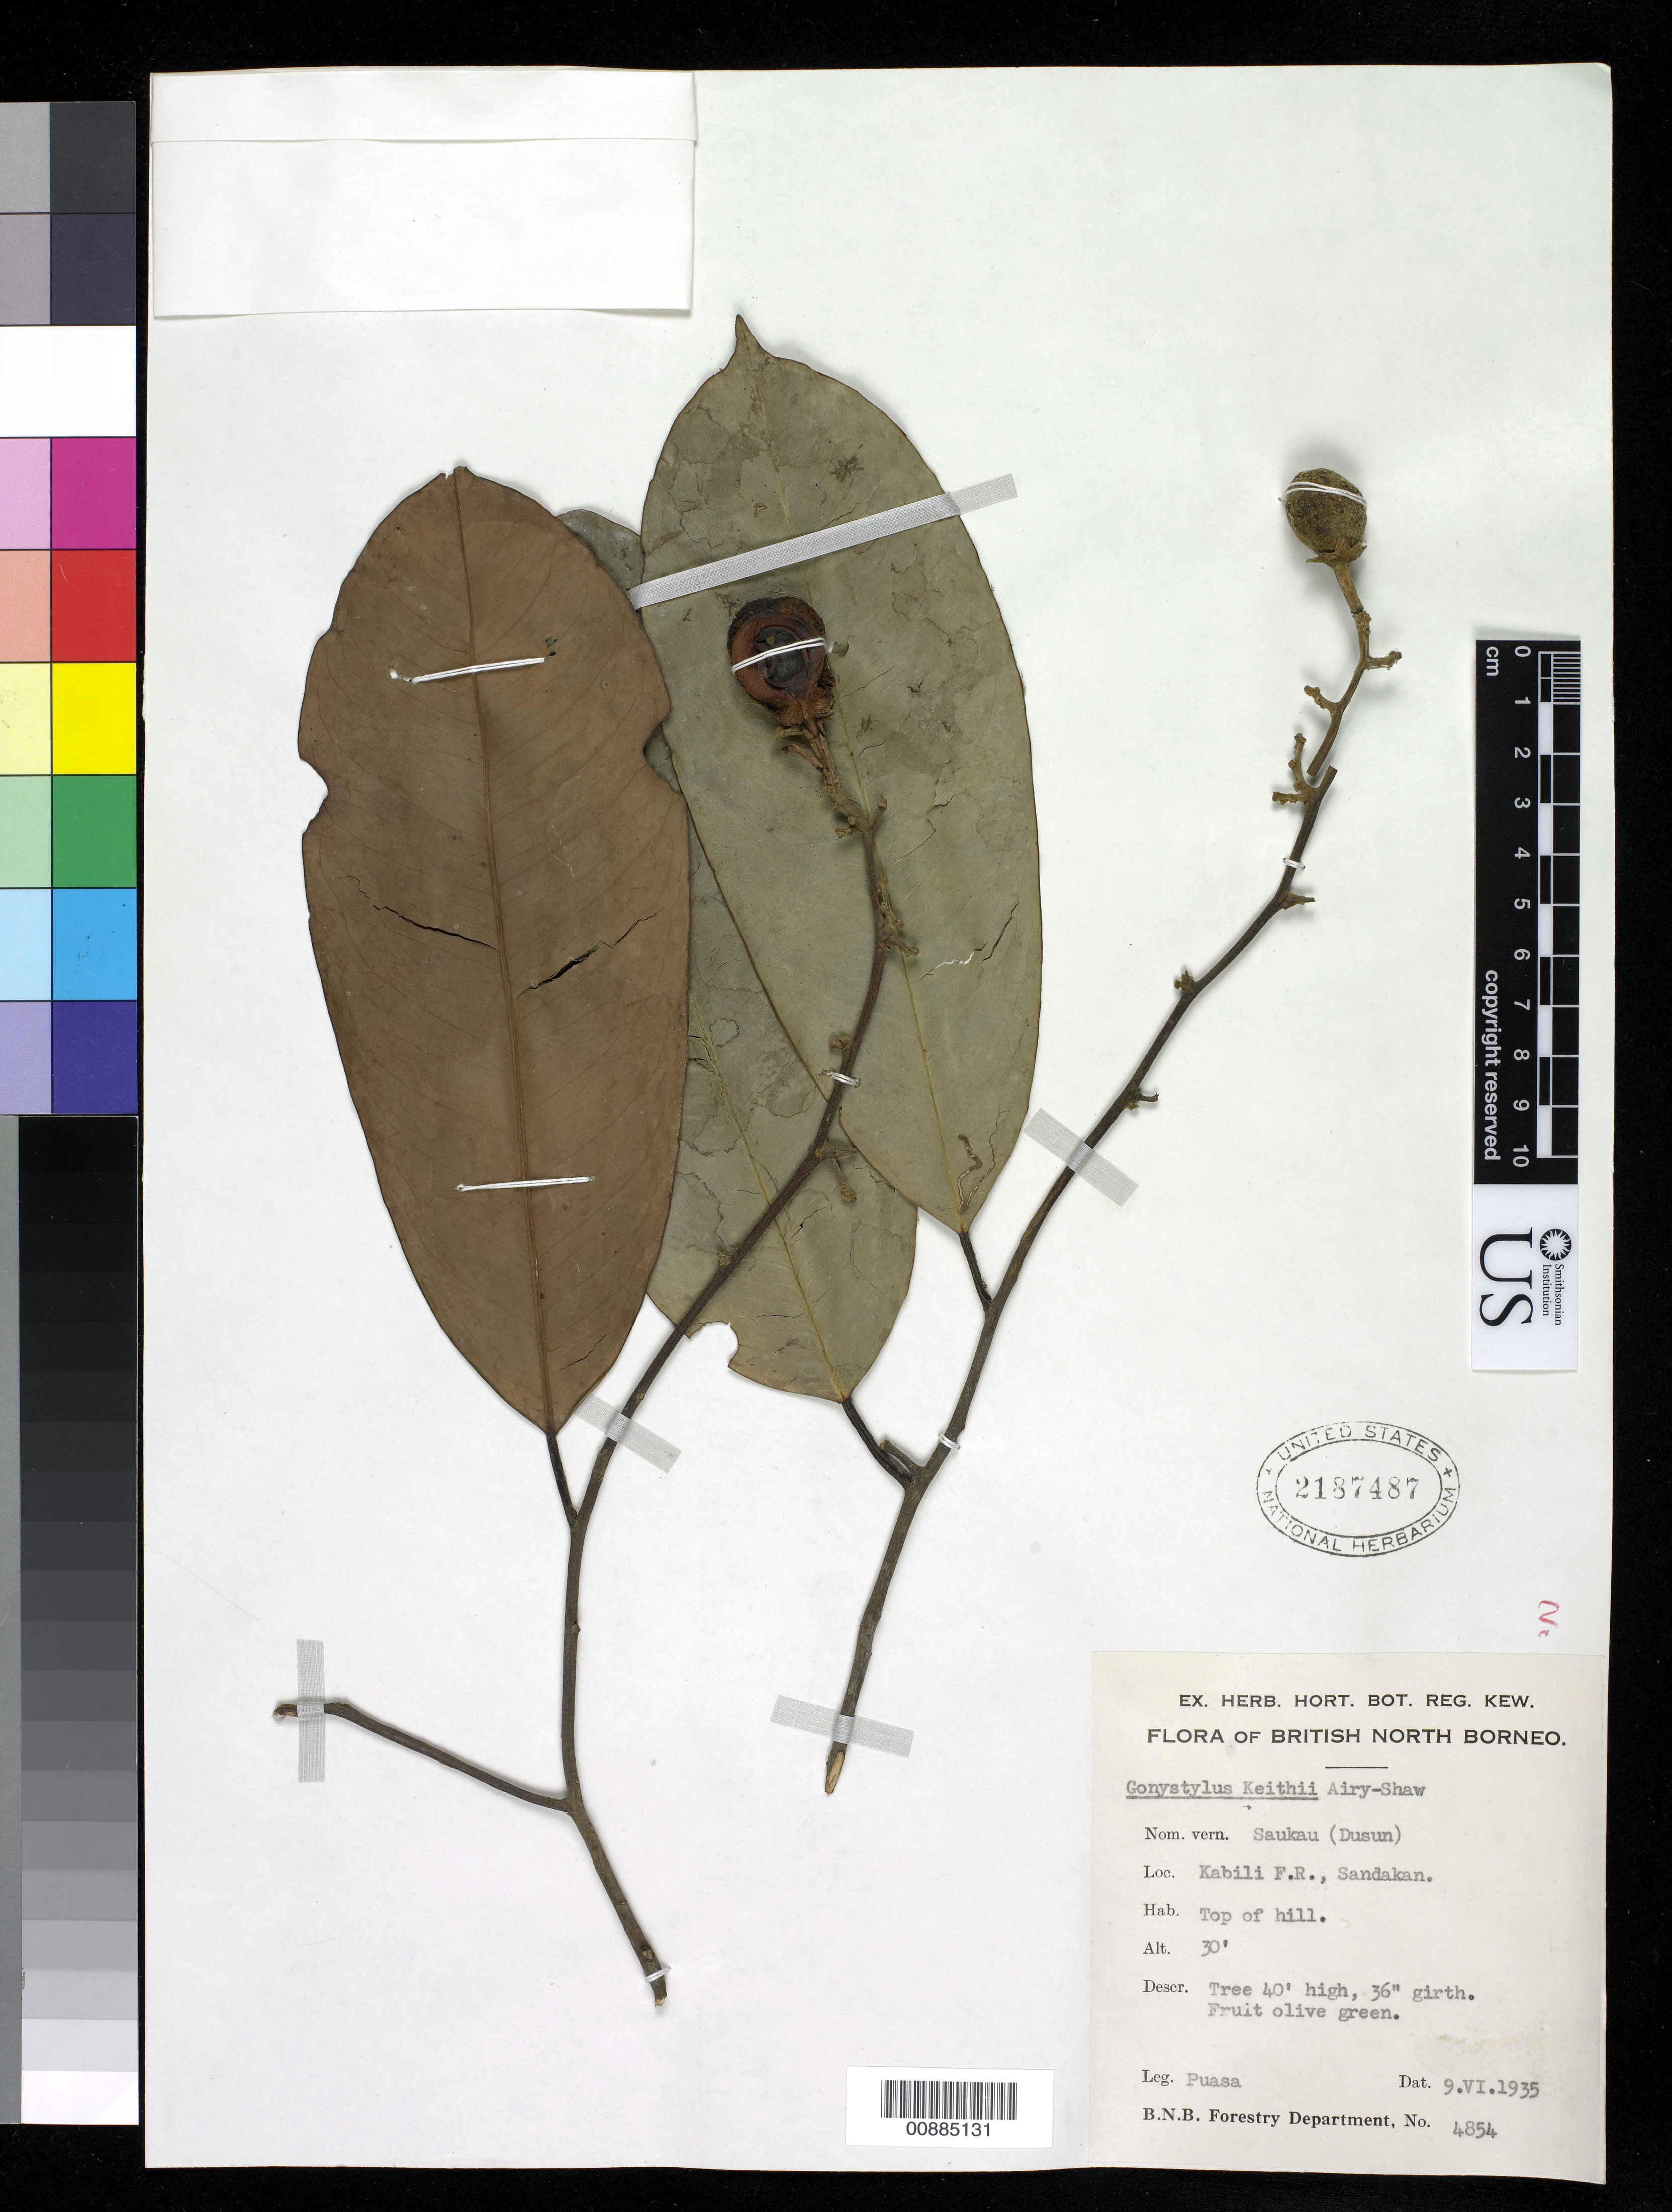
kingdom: Plantae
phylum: Tracheophyta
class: Magnoliopsida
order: Malvales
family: Thymelaeaceae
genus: Gonystylus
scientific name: Gonystylus keithii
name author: Airy Shaw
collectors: M. Puasa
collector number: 4854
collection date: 1935-06-09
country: Malaysia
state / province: Sabah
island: Borneo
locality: Sandakan, Kabilit F.R.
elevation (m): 9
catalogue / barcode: US 2187487